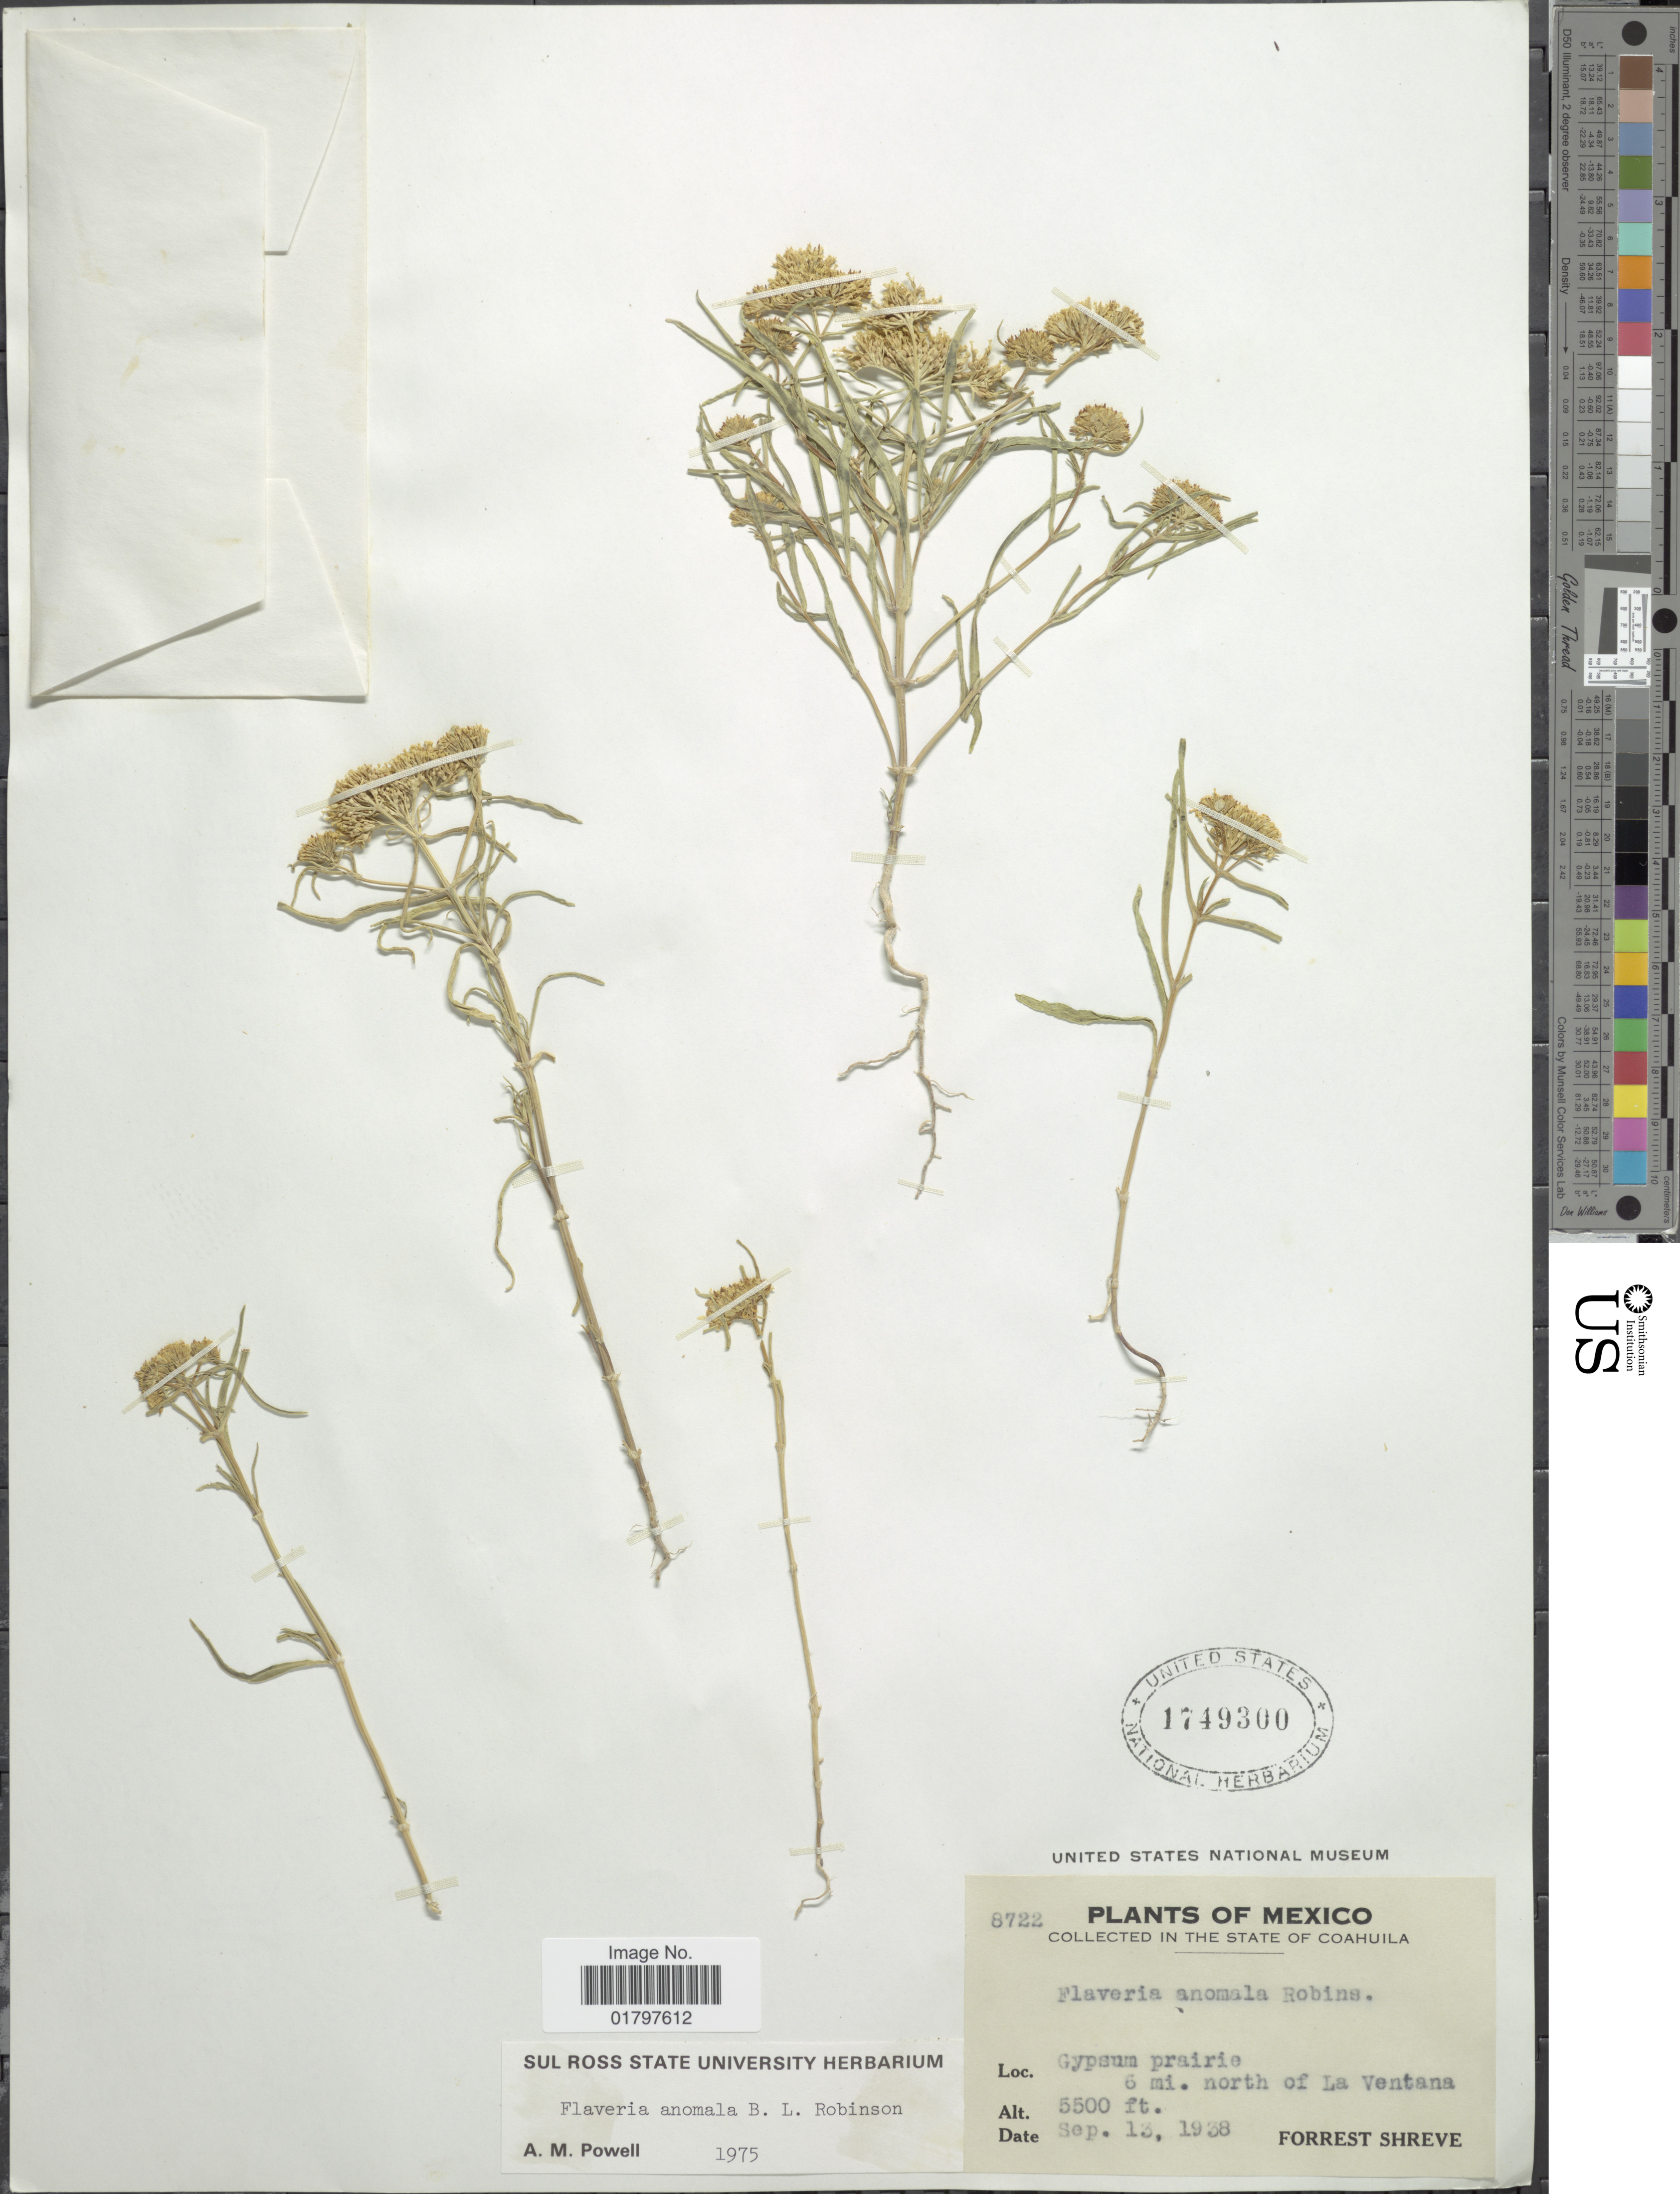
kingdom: Plantae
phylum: Tracheophyta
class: Magnoliopsida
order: Asterales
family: Asteraceae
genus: Flaveria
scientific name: Flaveria anomala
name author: B.L. Rob.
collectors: F. Shreve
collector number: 8722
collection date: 1938-09-13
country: Mexico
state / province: Coahuila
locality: In the State of Coahuila. Gypsum prairie. 6 mi. north of La Ventana.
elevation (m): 1676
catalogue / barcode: US 1749300